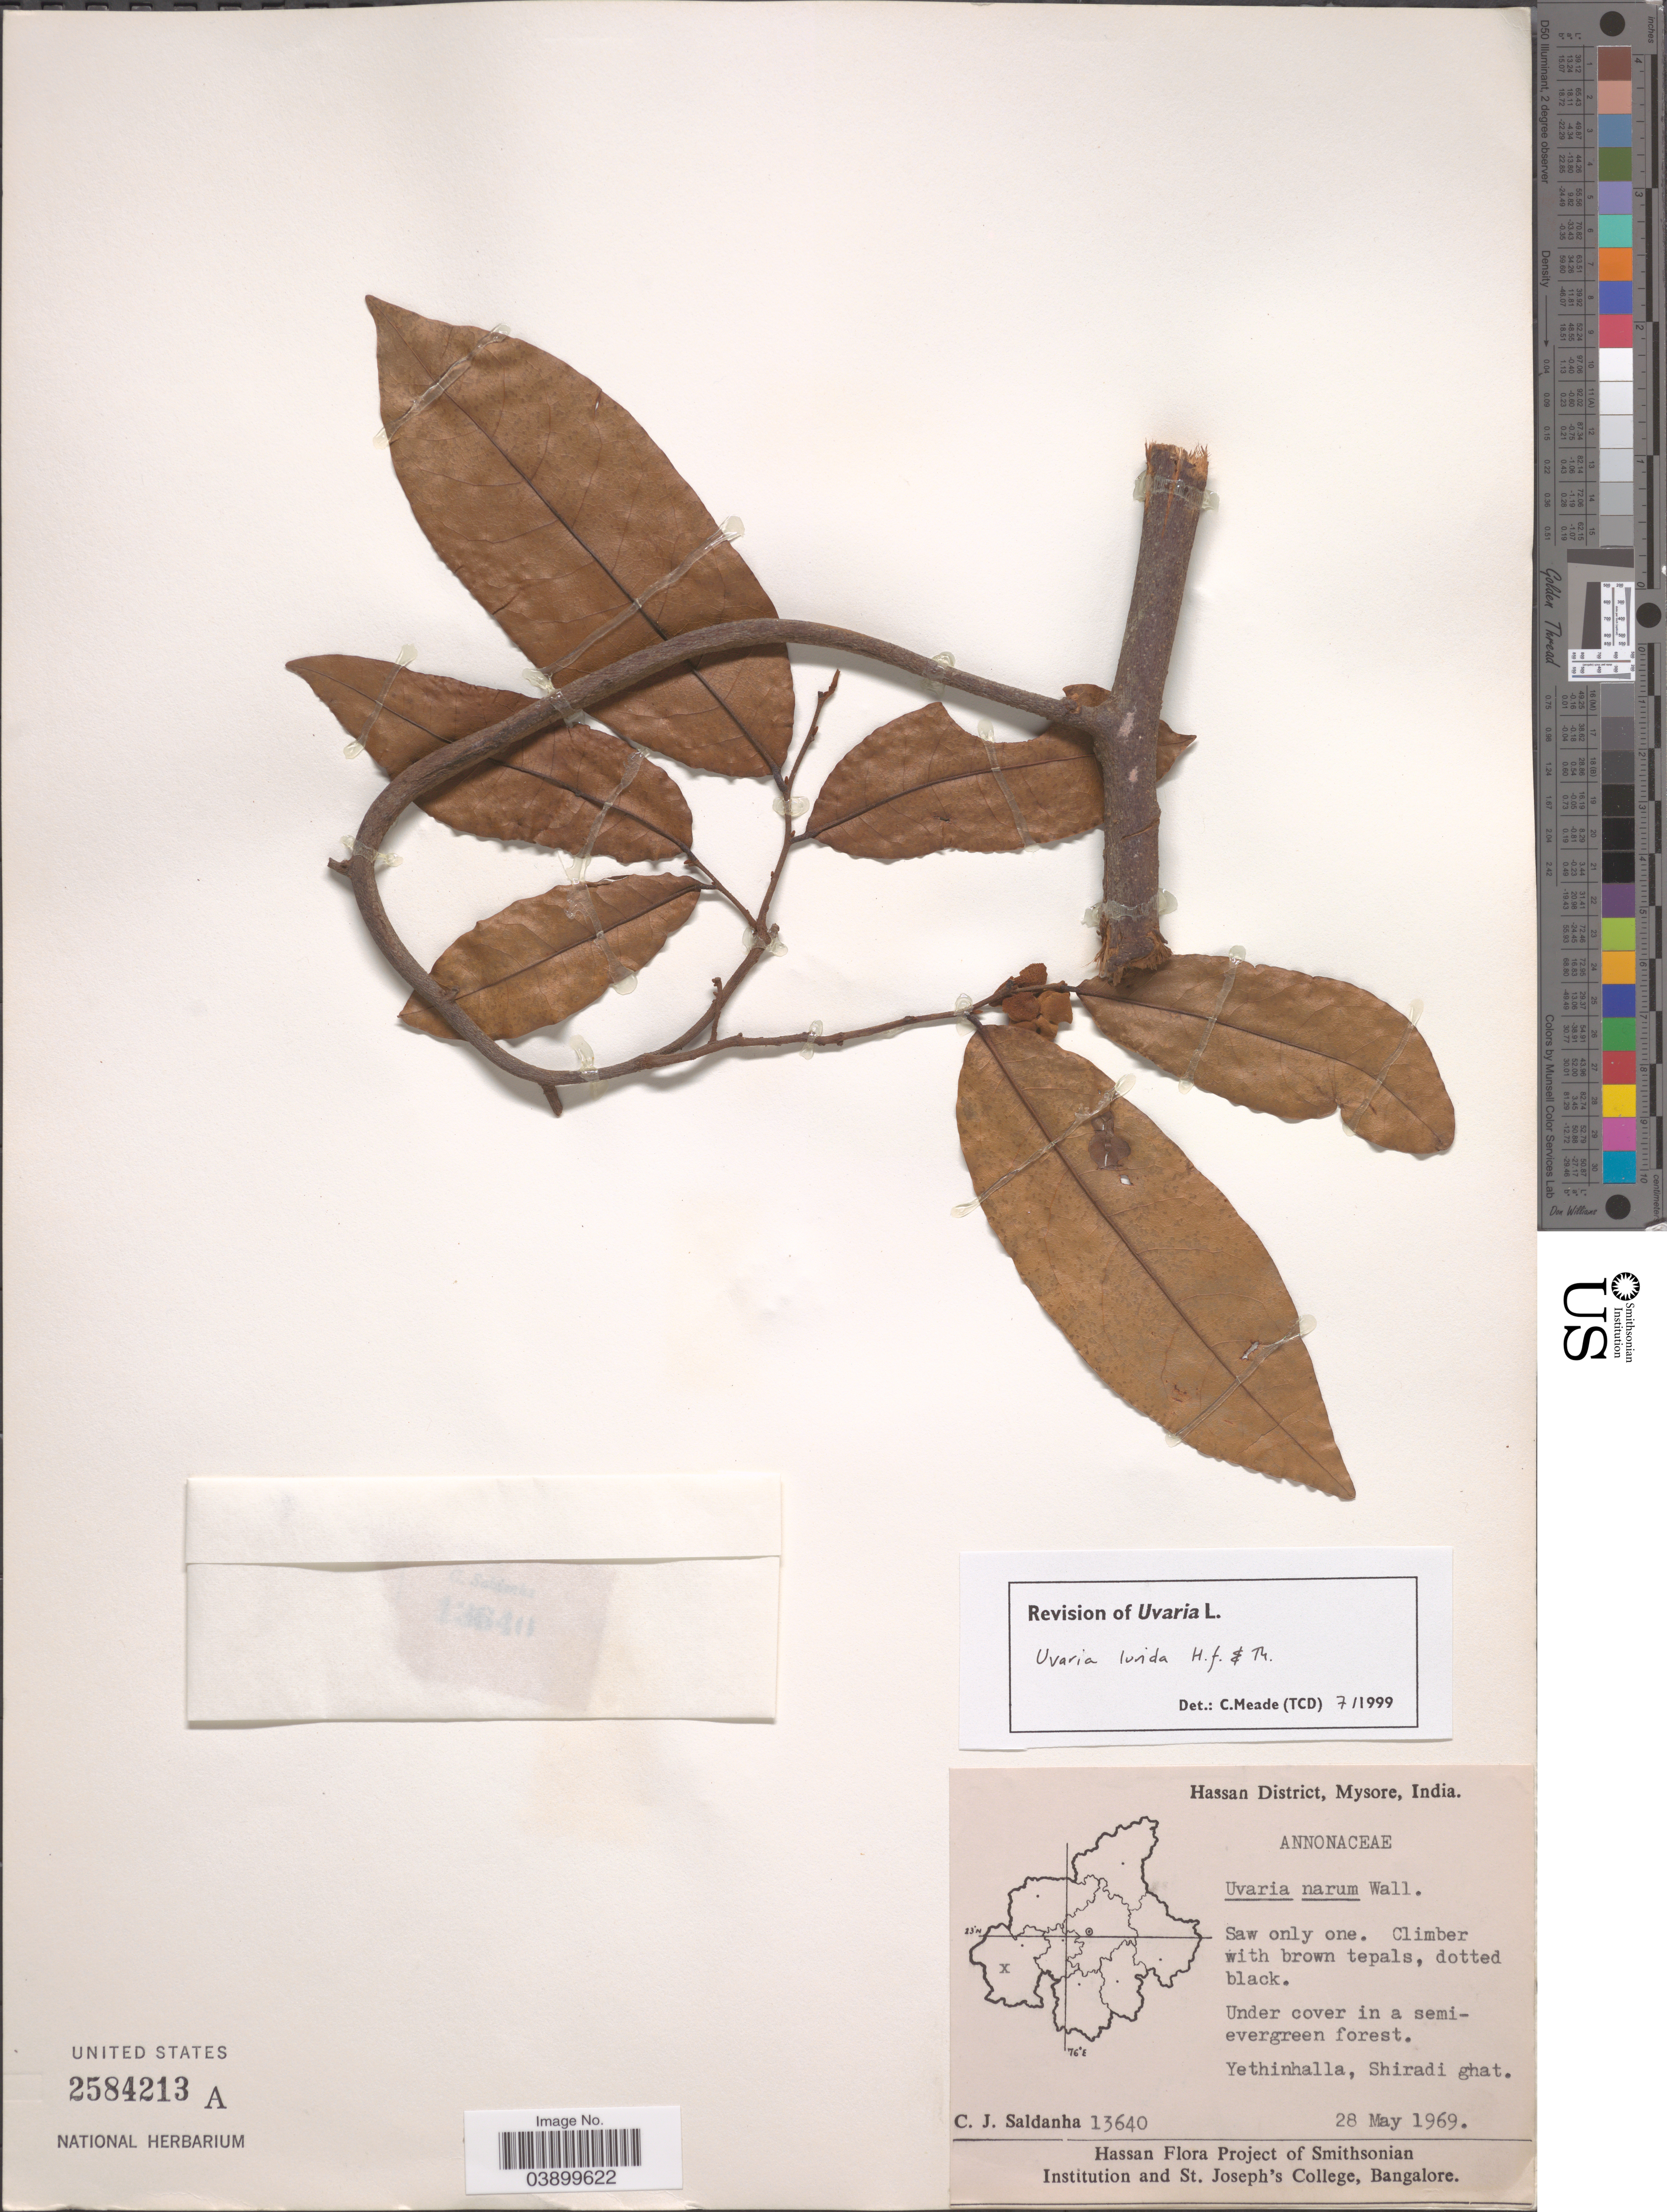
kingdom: Plantae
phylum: Tracheophyta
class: Magnoliopsida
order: Magnoliales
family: Annonaceae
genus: Uvaria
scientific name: Uvaria lurida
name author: Hook. f. & Thomson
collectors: C. J. Saldanha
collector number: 13640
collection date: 1969-05-28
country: India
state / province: Karnataka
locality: Hassan District, Mysore. Yethinhalla, Shiradi ghat.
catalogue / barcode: US 2584213A